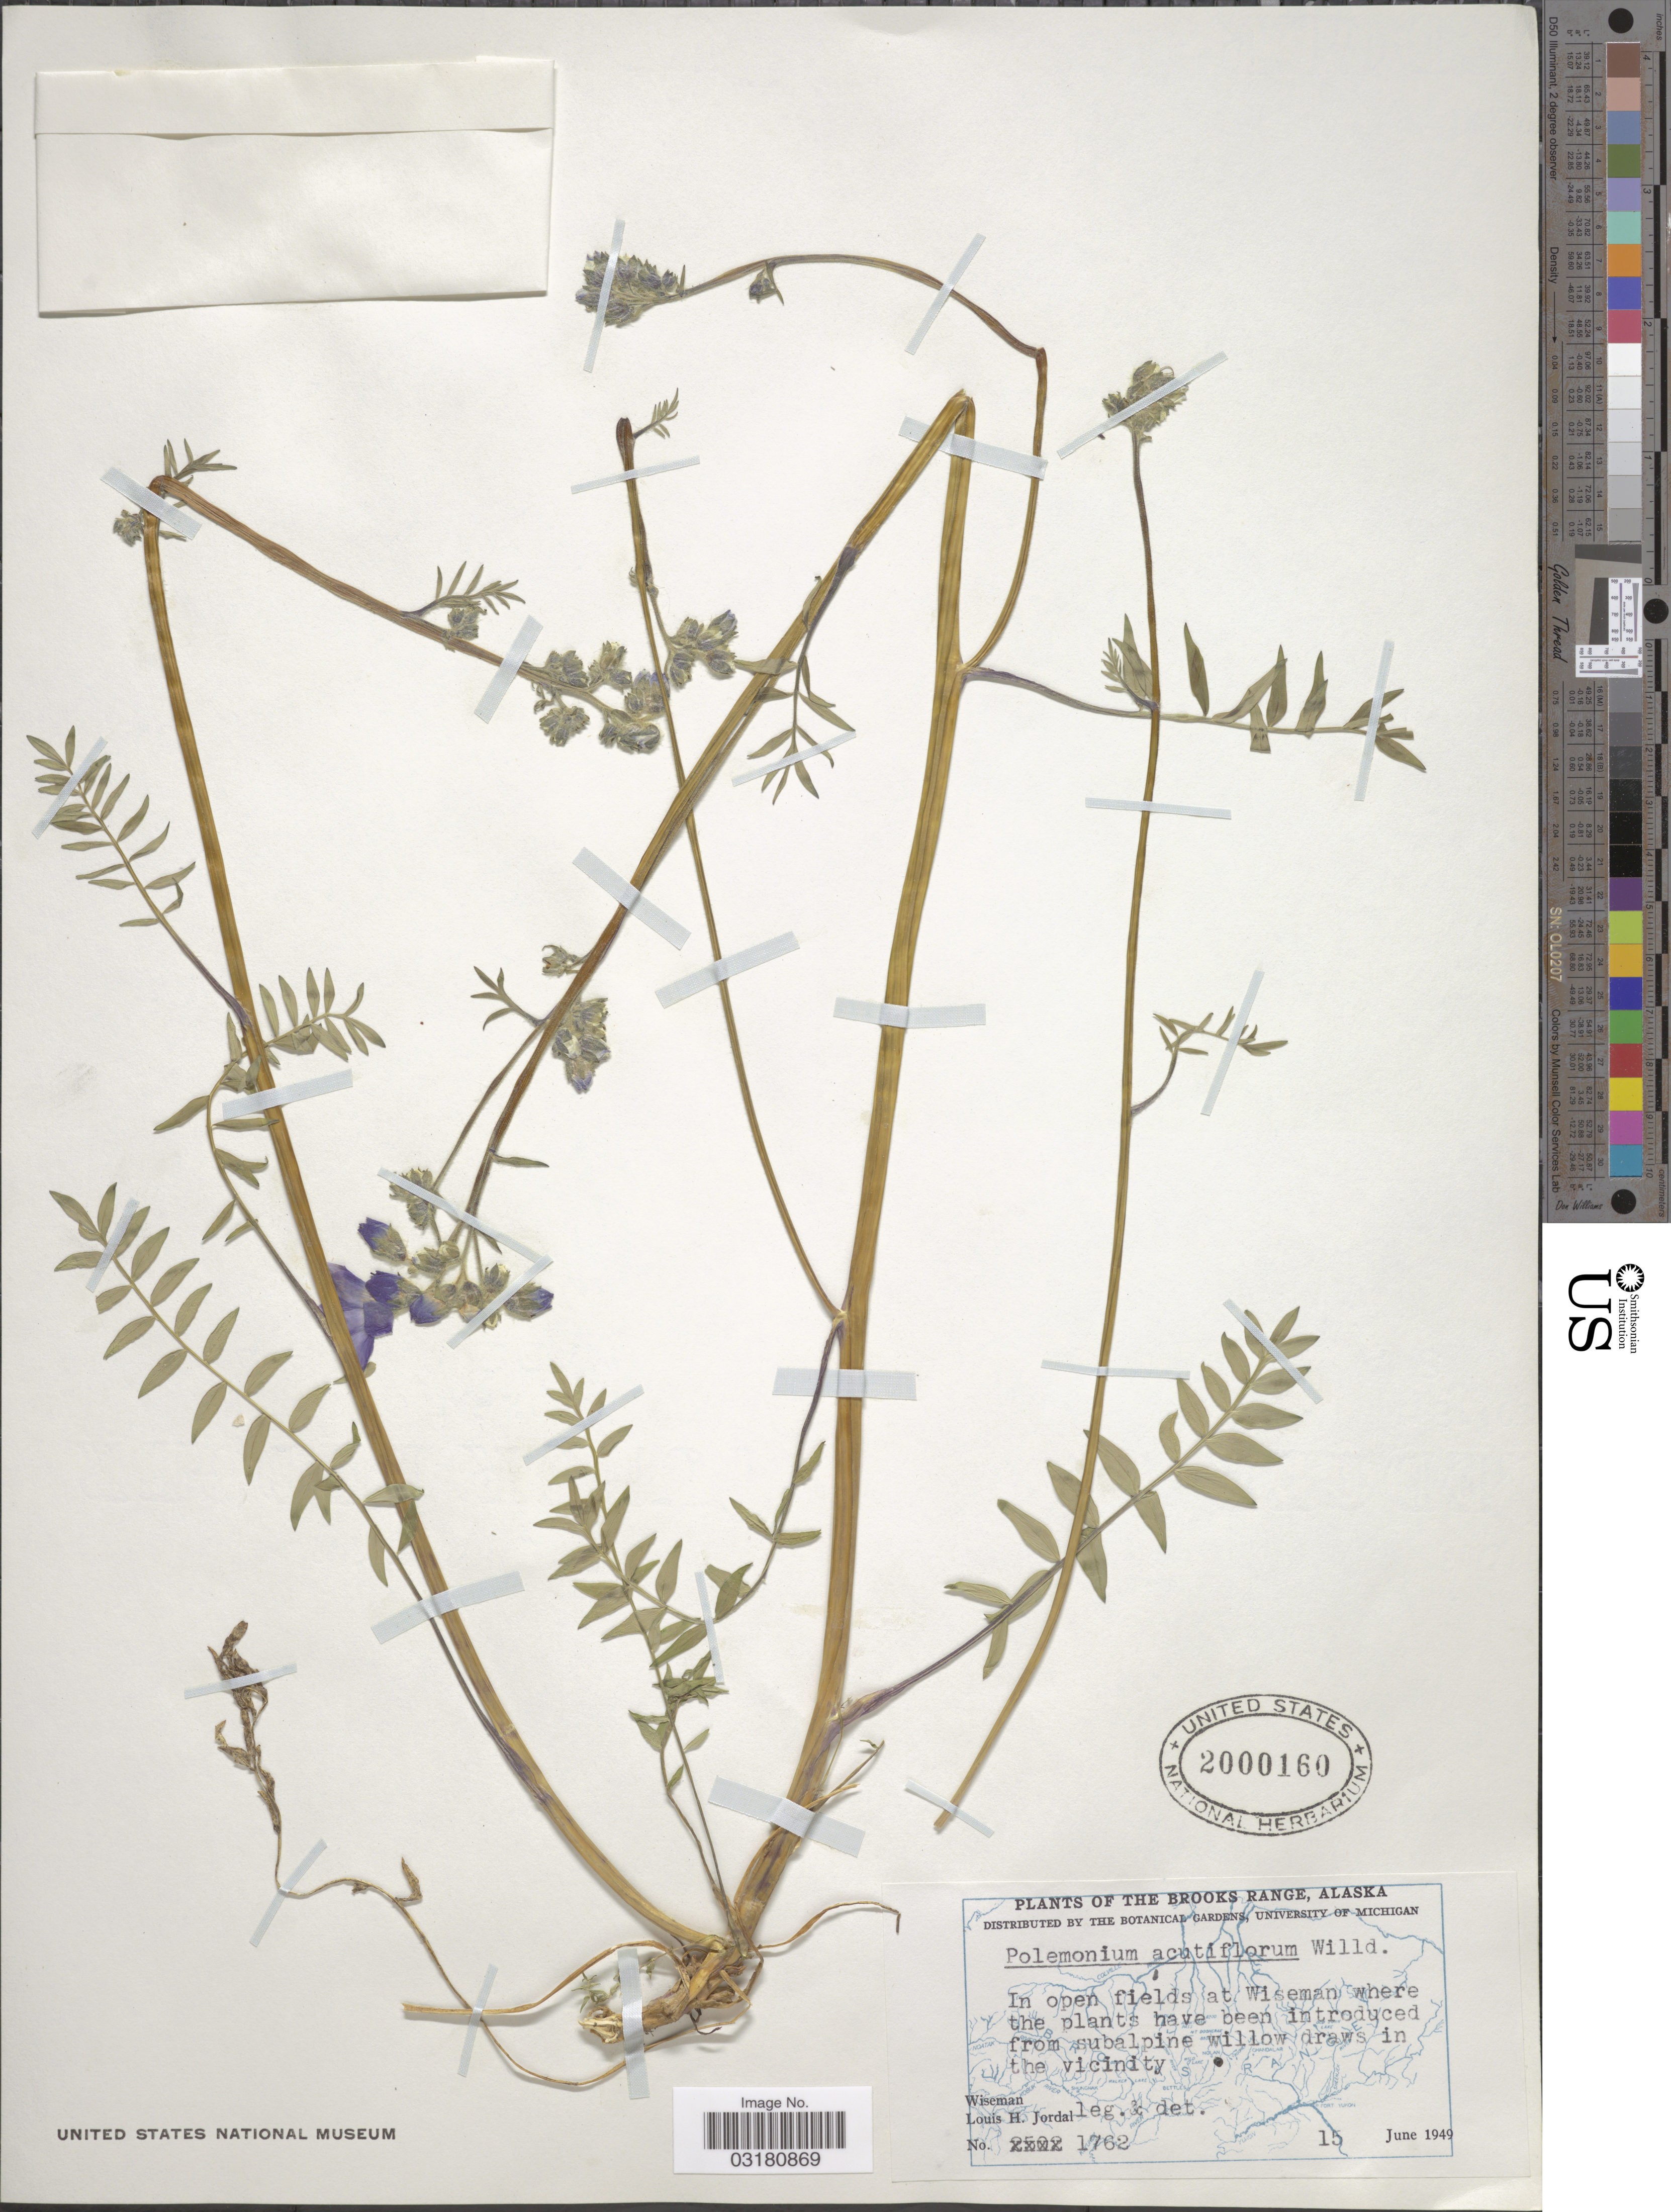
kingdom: Plantae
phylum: Tracheophyta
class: Magnoliopsida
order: Ericales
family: Polemoniaceae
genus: Polemonium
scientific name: Polemonium caeruleum subsp. villosum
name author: (Rudolph ex Georgi) Brand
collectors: L. Jordal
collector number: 1762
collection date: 1949-06-15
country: United States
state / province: Alaska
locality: Brooks Range. In open fields at Wiseman where the plants have been introduced from subalpine willow draws in the vicinity. Wiseman.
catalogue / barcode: US 2000160